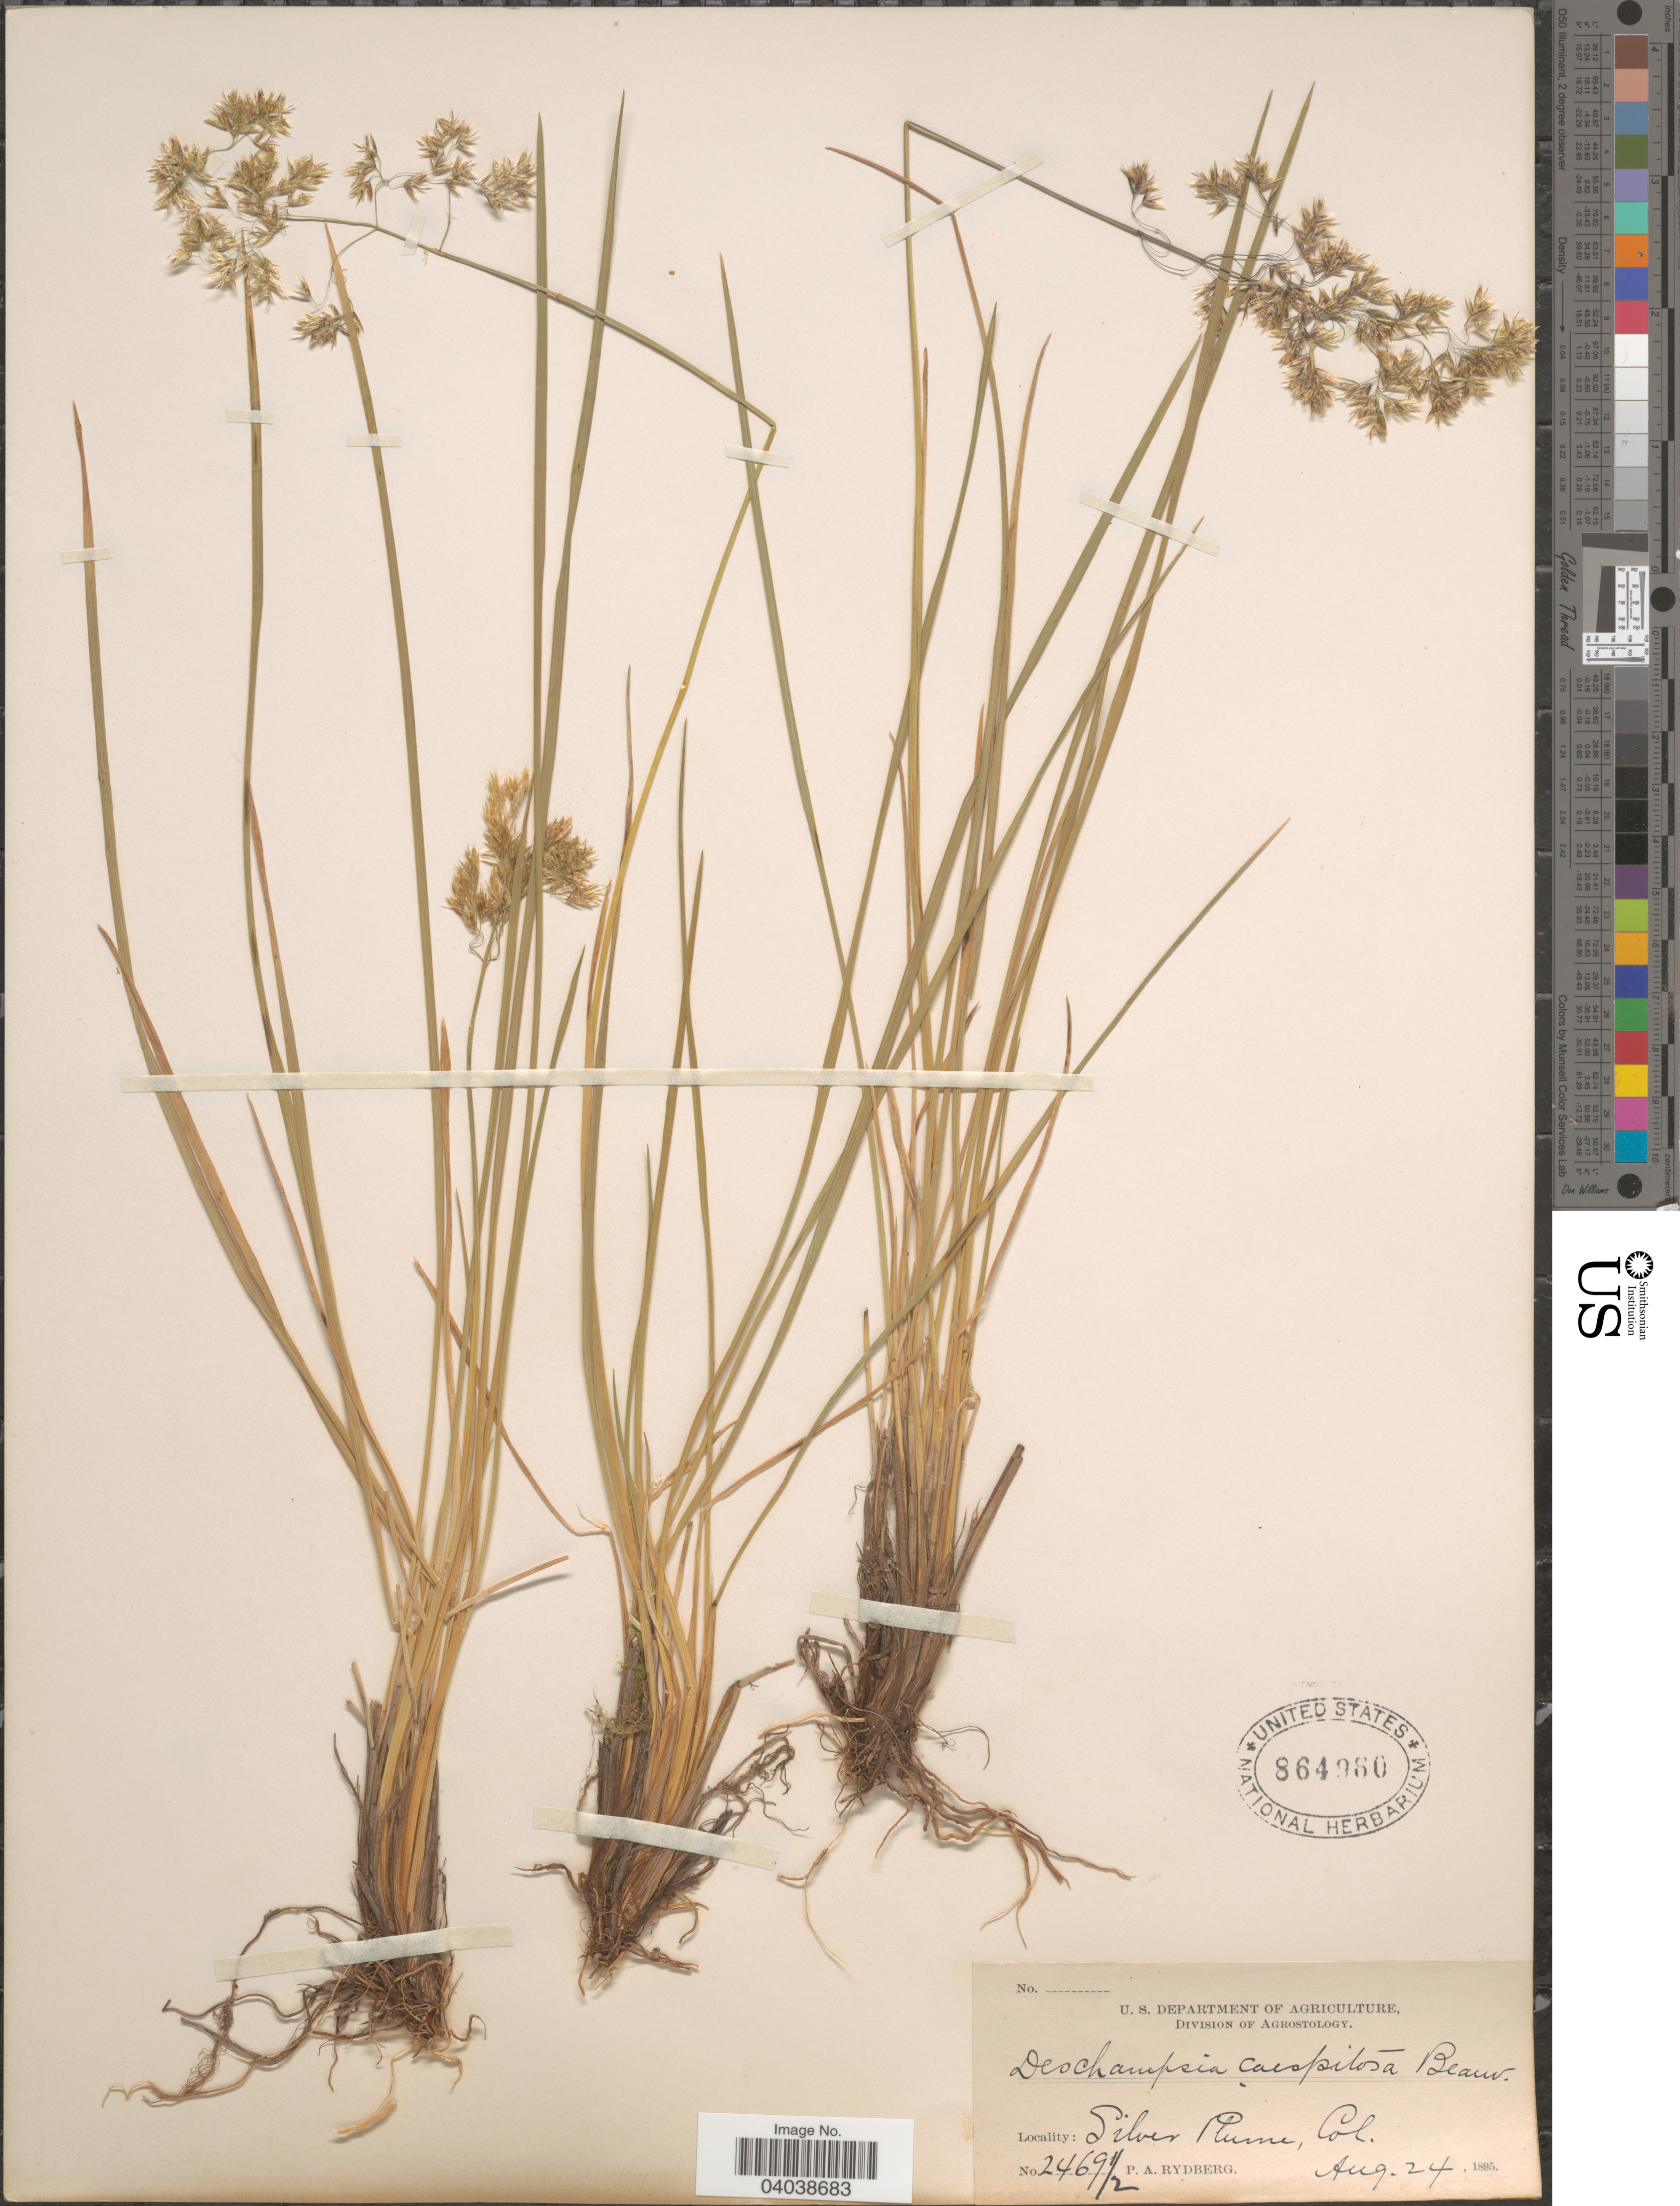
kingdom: Plantae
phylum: Tracheophyta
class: Liliopsida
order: Poales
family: Poaceae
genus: Deschampsia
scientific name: Deschampsia cespitosa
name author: (L.) P. Beauv.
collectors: P. A. Rydberg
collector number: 2469½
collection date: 1895-08-24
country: United States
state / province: Colorado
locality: Silver Plume.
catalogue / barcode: US 864960